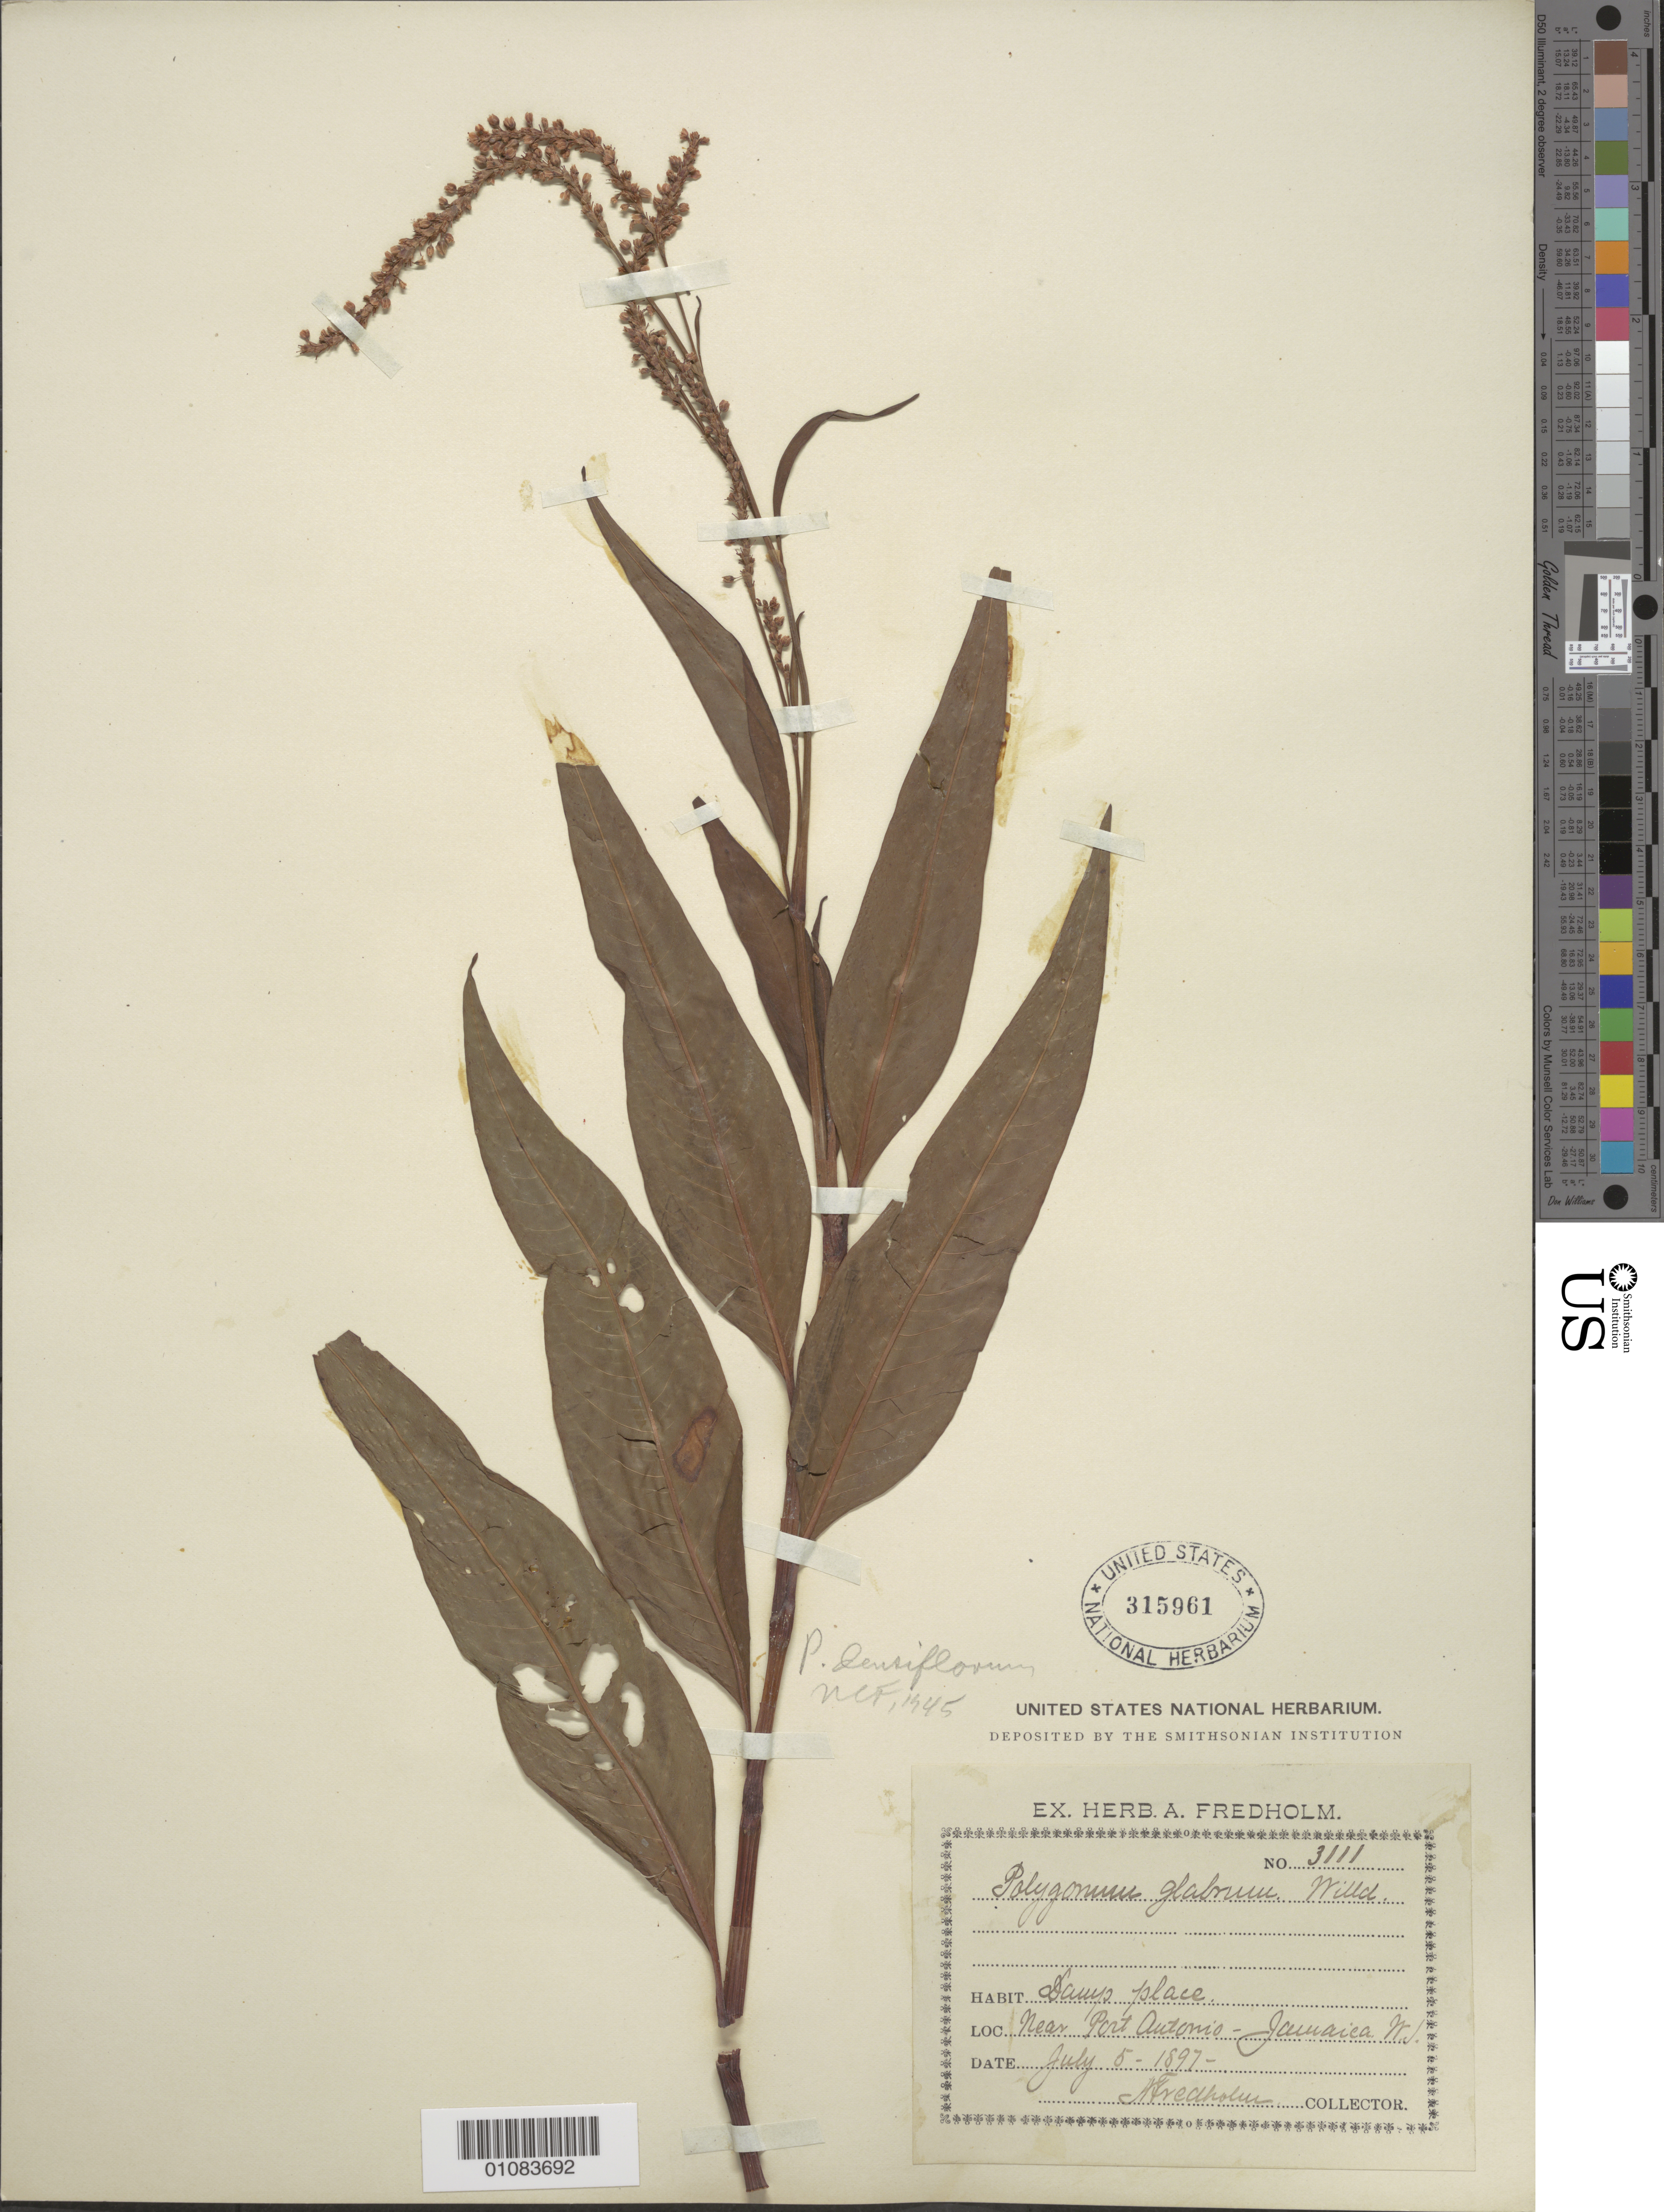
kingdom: Plantae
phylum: Tracheophyta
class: Magnoliopsida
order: Caryophyllales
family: Polygonaceae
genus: Polygonum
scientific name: Polygonum densiflorum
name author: Meisn.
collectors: A. Fredholm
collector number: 3111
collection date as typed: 05 Jul 1897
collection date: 1897-07-05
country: Jamaica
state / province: Portland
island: Jamaica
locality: near Port Antonio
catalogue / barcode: US 315961